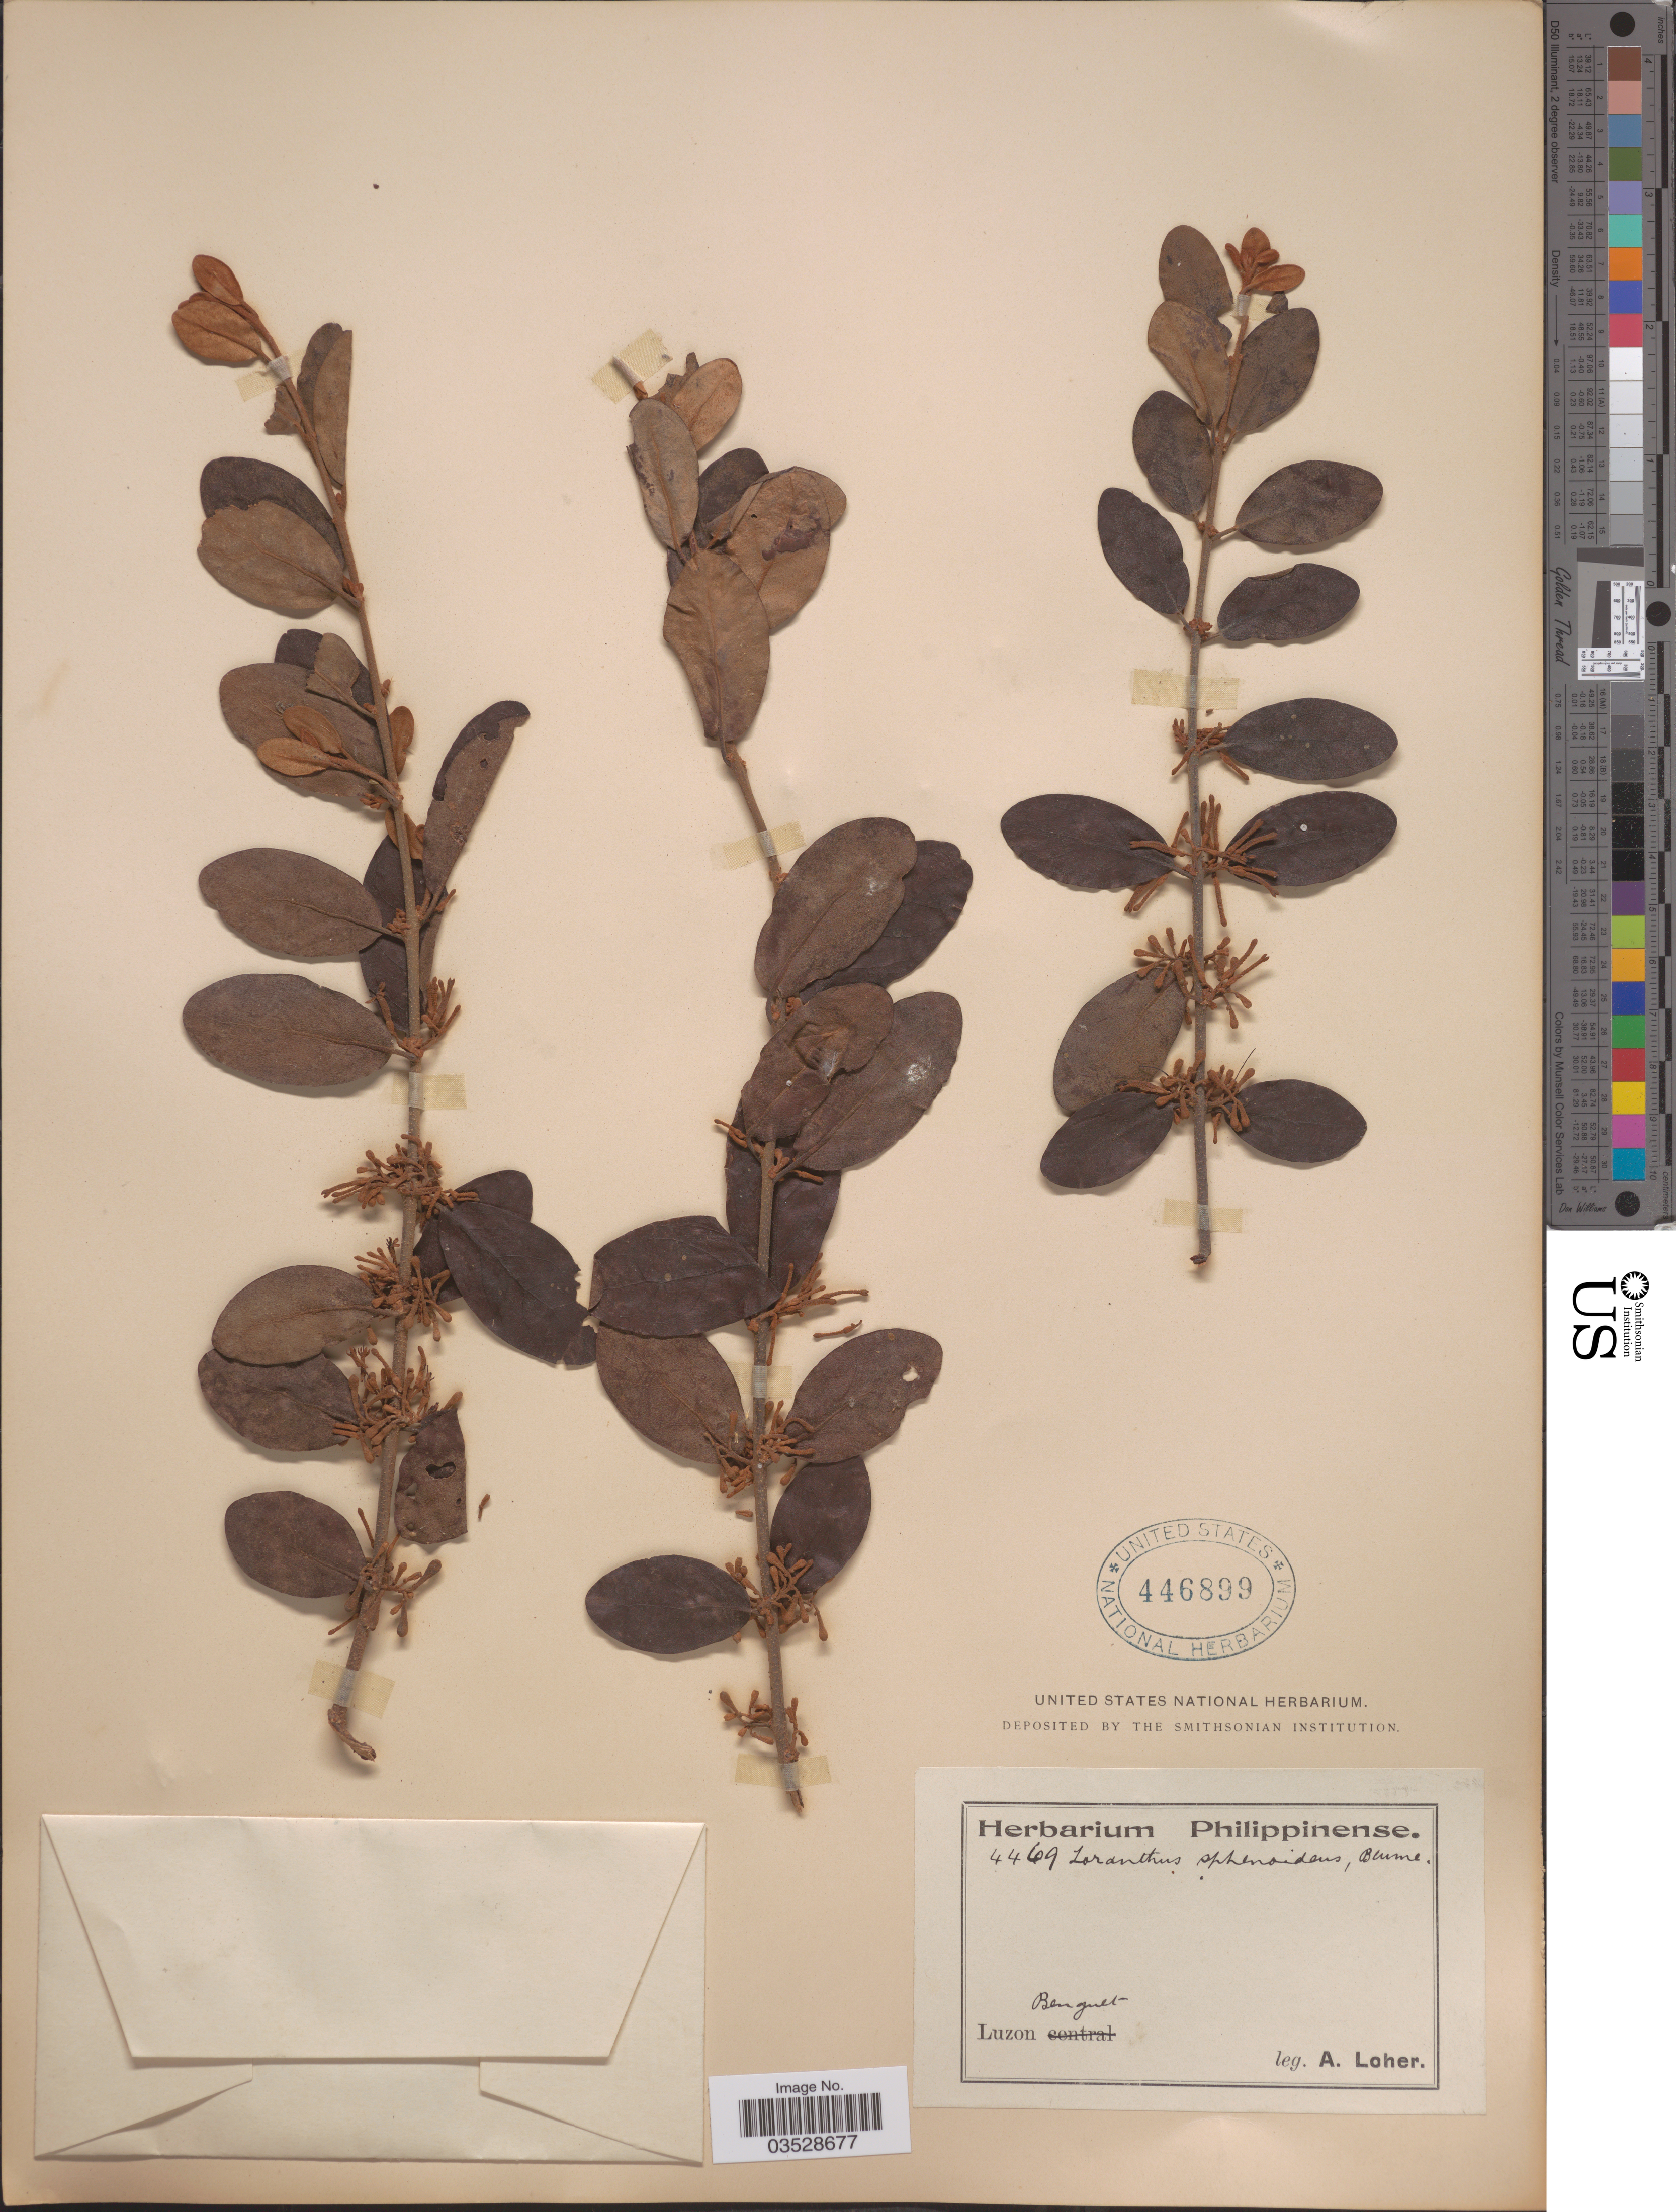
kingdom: Plantae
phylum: Tracheophyta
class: Magnoliopsida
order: Santalales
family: Loranthaceae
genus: Loranthus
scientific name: Loranthus sphenoideus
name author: Blume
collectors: A. Loher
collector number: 4469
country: Philippines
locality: Benguet. Luzon.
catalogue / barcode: US 446899